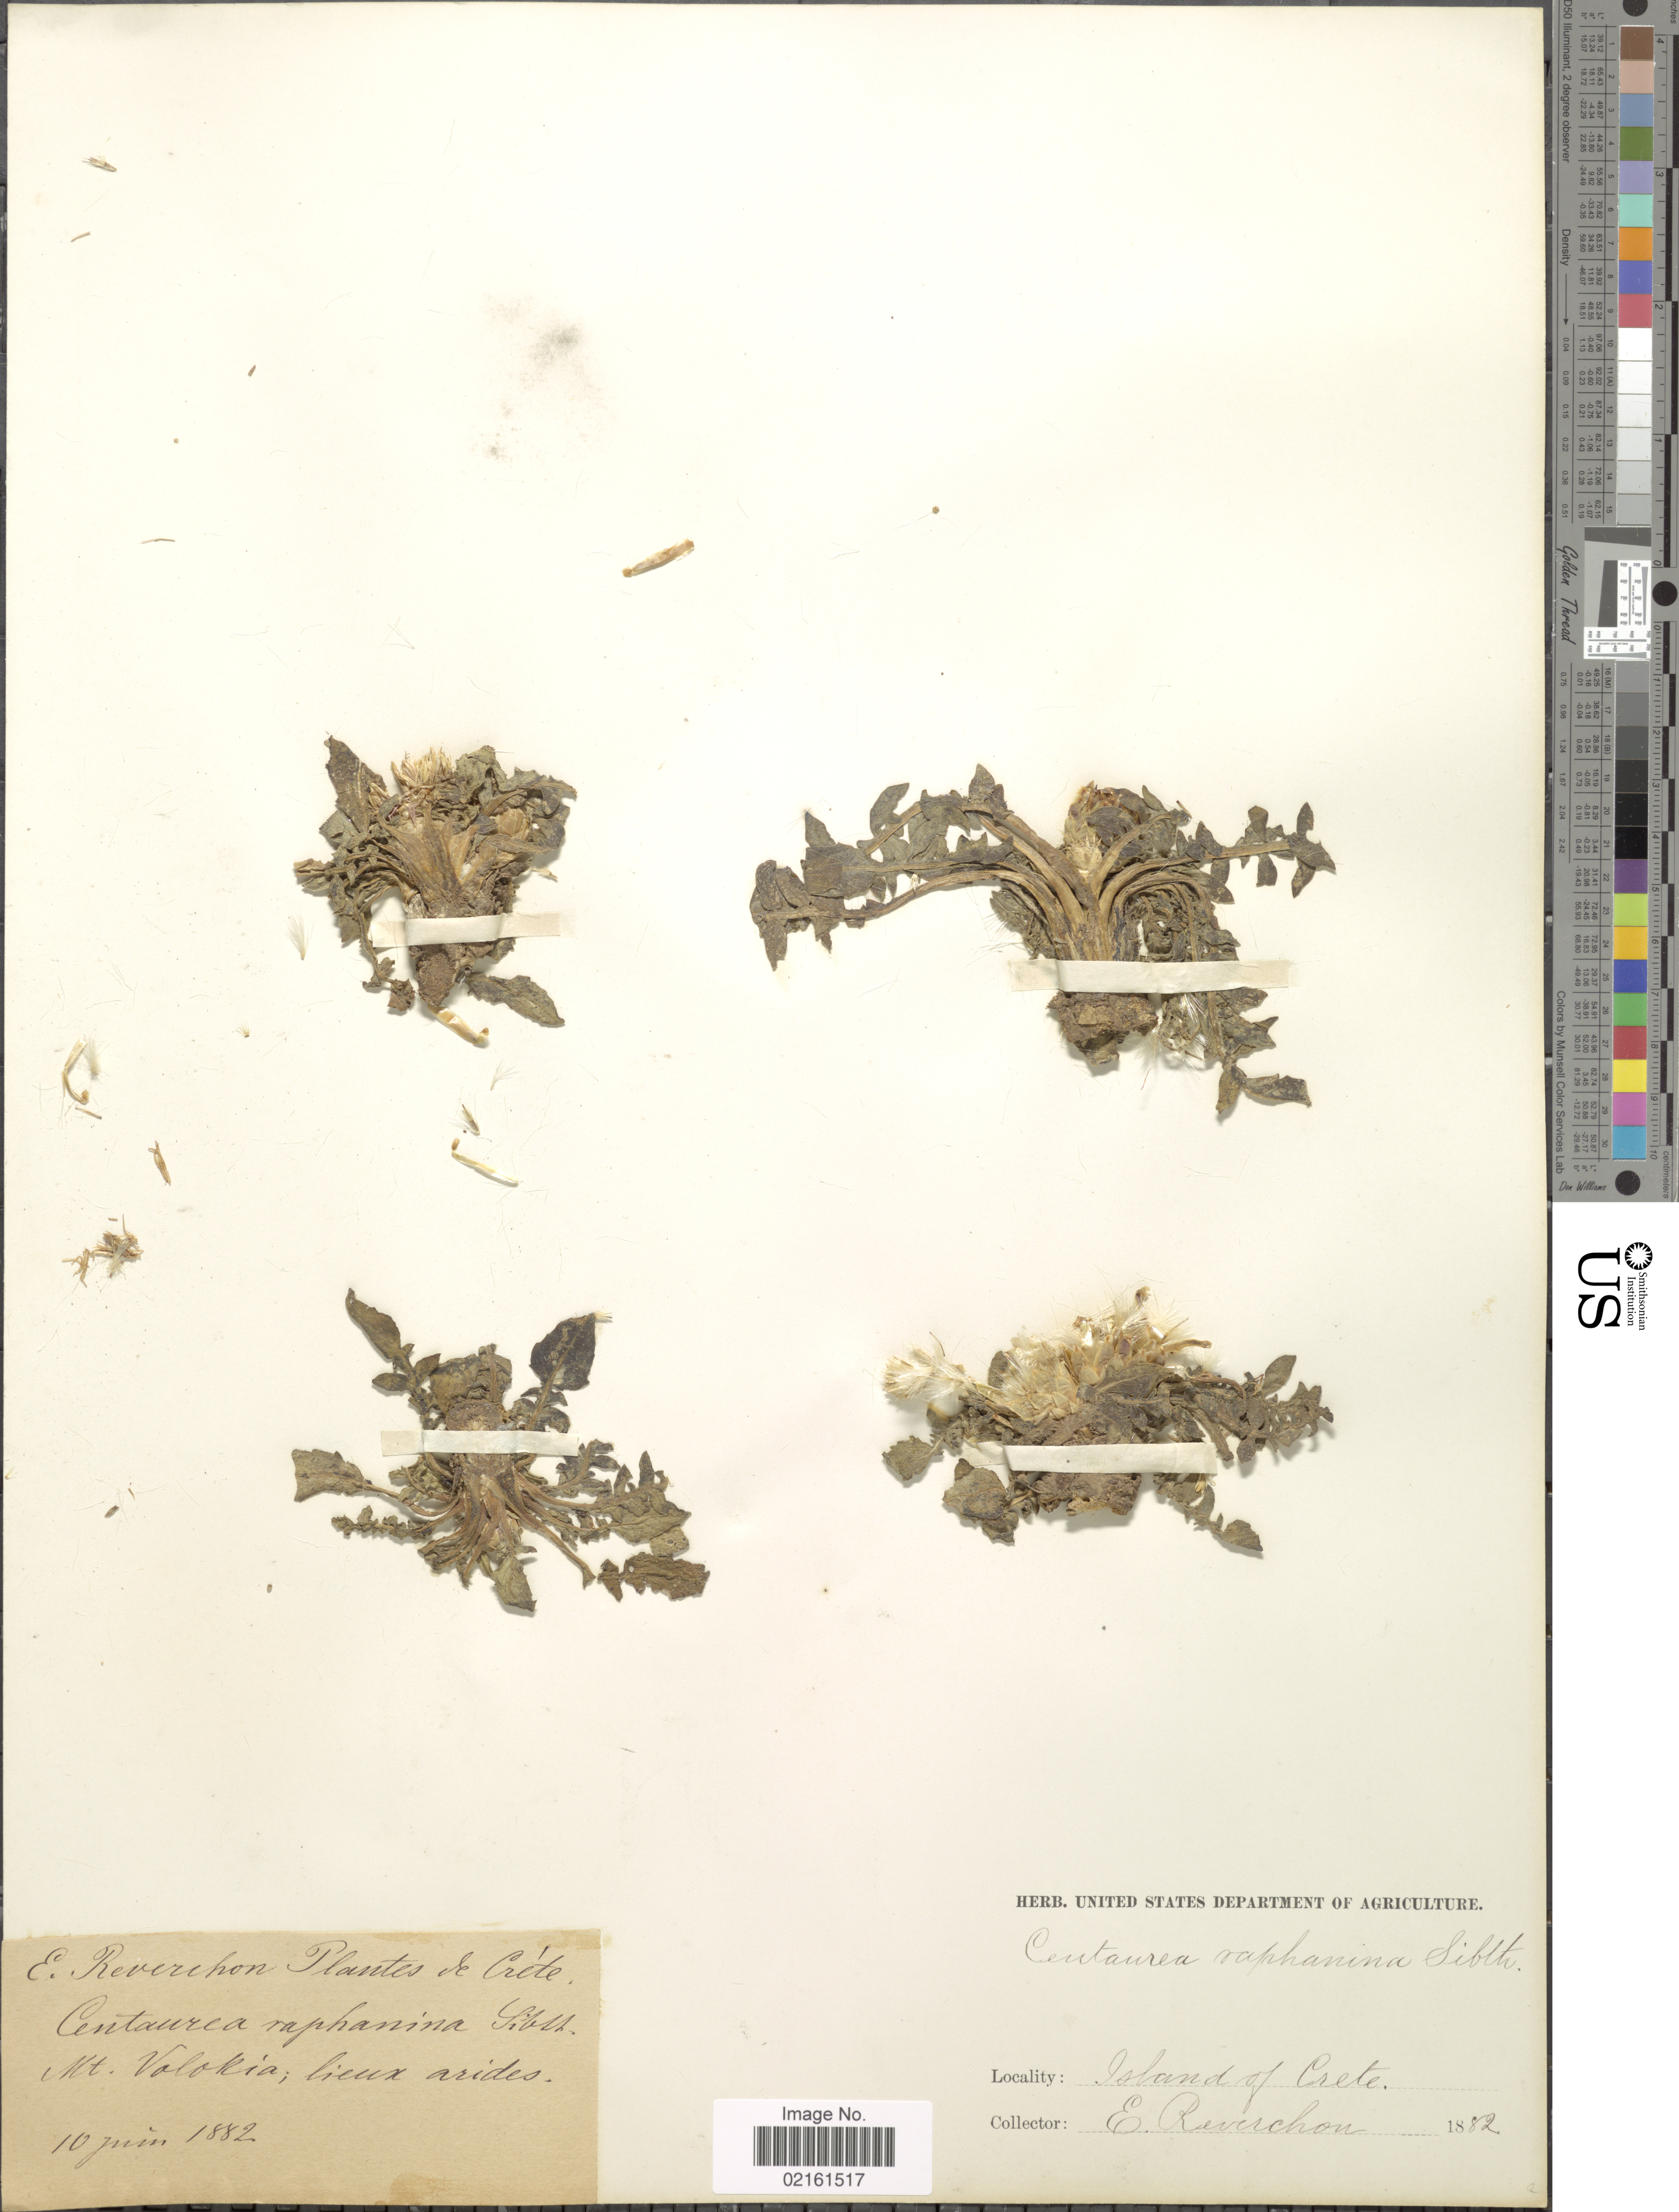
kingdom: Plantae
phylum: Tracheophyta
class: Magnoliopsida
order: Asterales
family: Asteraceae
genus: Centaurea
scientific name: Centaurea raphanina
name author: Sm.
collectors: E. Reverchon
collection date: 1882-06-10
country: Greece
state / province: Crete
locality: Island of Crete, Crete, Mt. Volokia